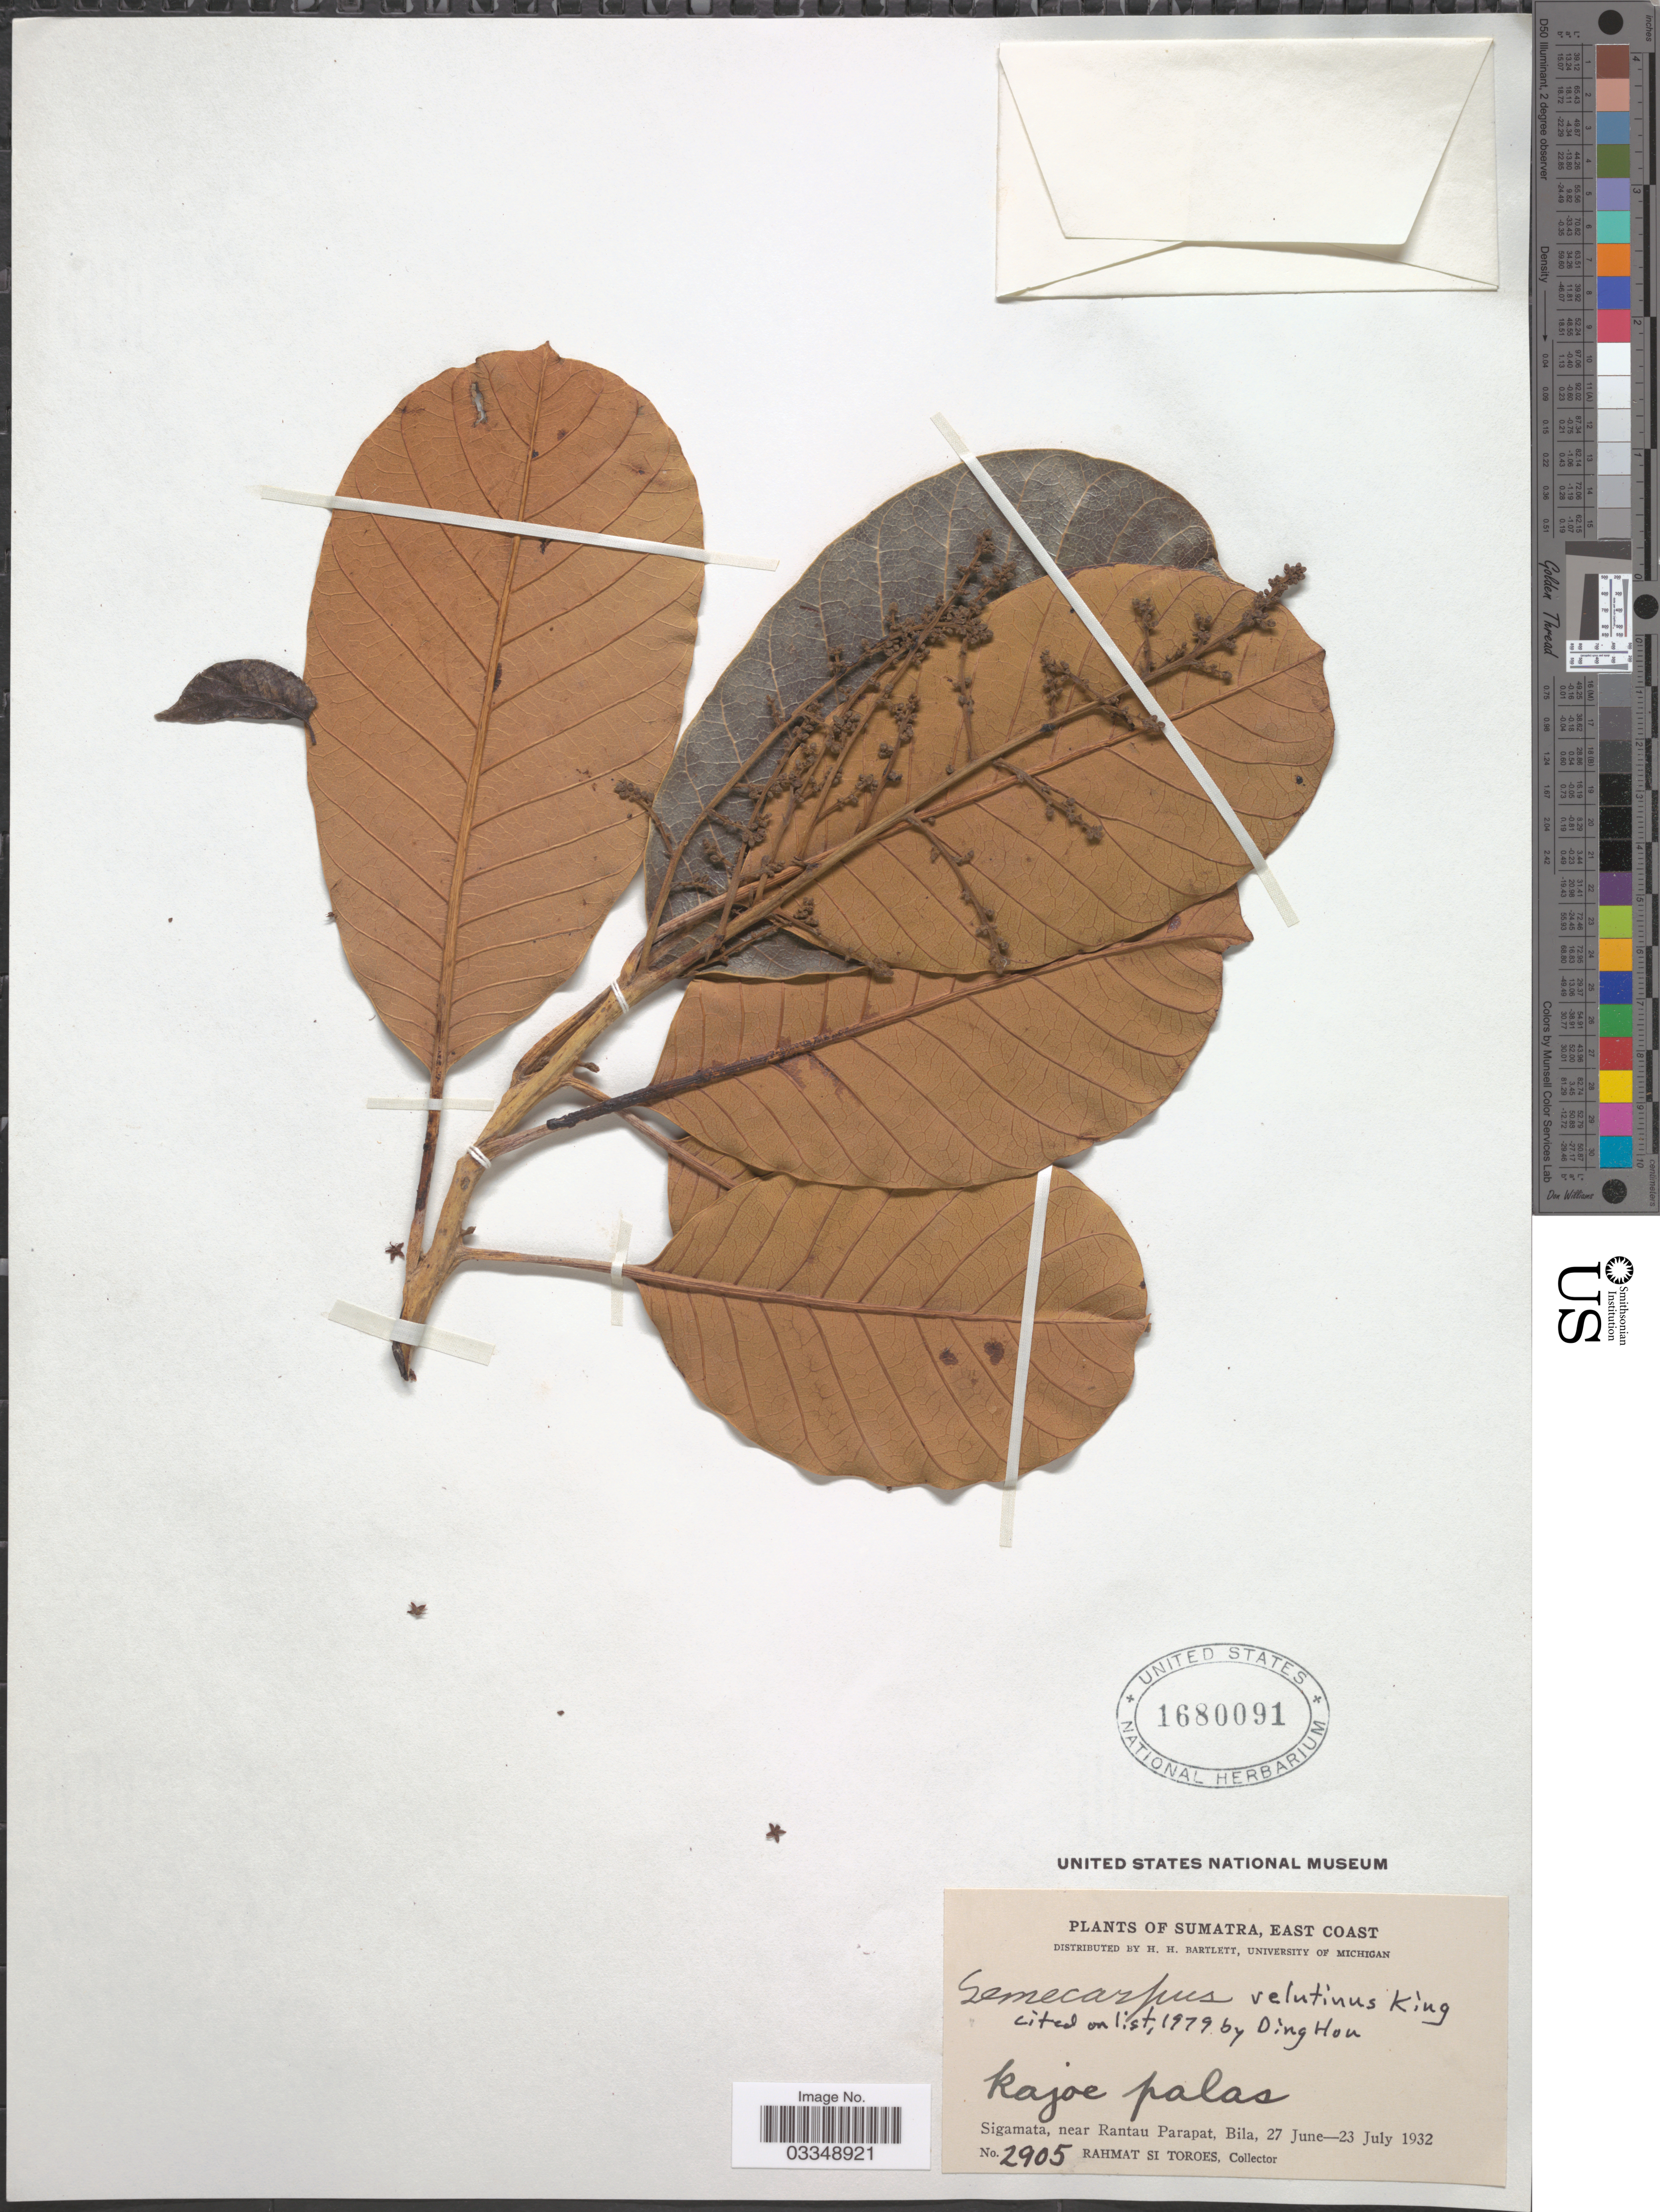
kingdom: Plantae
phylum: Tracheophyta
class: Magnoliopsida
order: Sapindales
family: Anacardiaceae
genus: Semecarpus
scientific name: Semecarpus velutinus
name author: King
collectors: Rahmat Si Boeea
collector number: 2905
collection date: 1932-06-27/1932-07-23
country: Indonesia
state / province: Sumatra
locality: East Coast. Sigamata, near Rantau Parapat, Bila.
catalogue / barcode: US 1680091